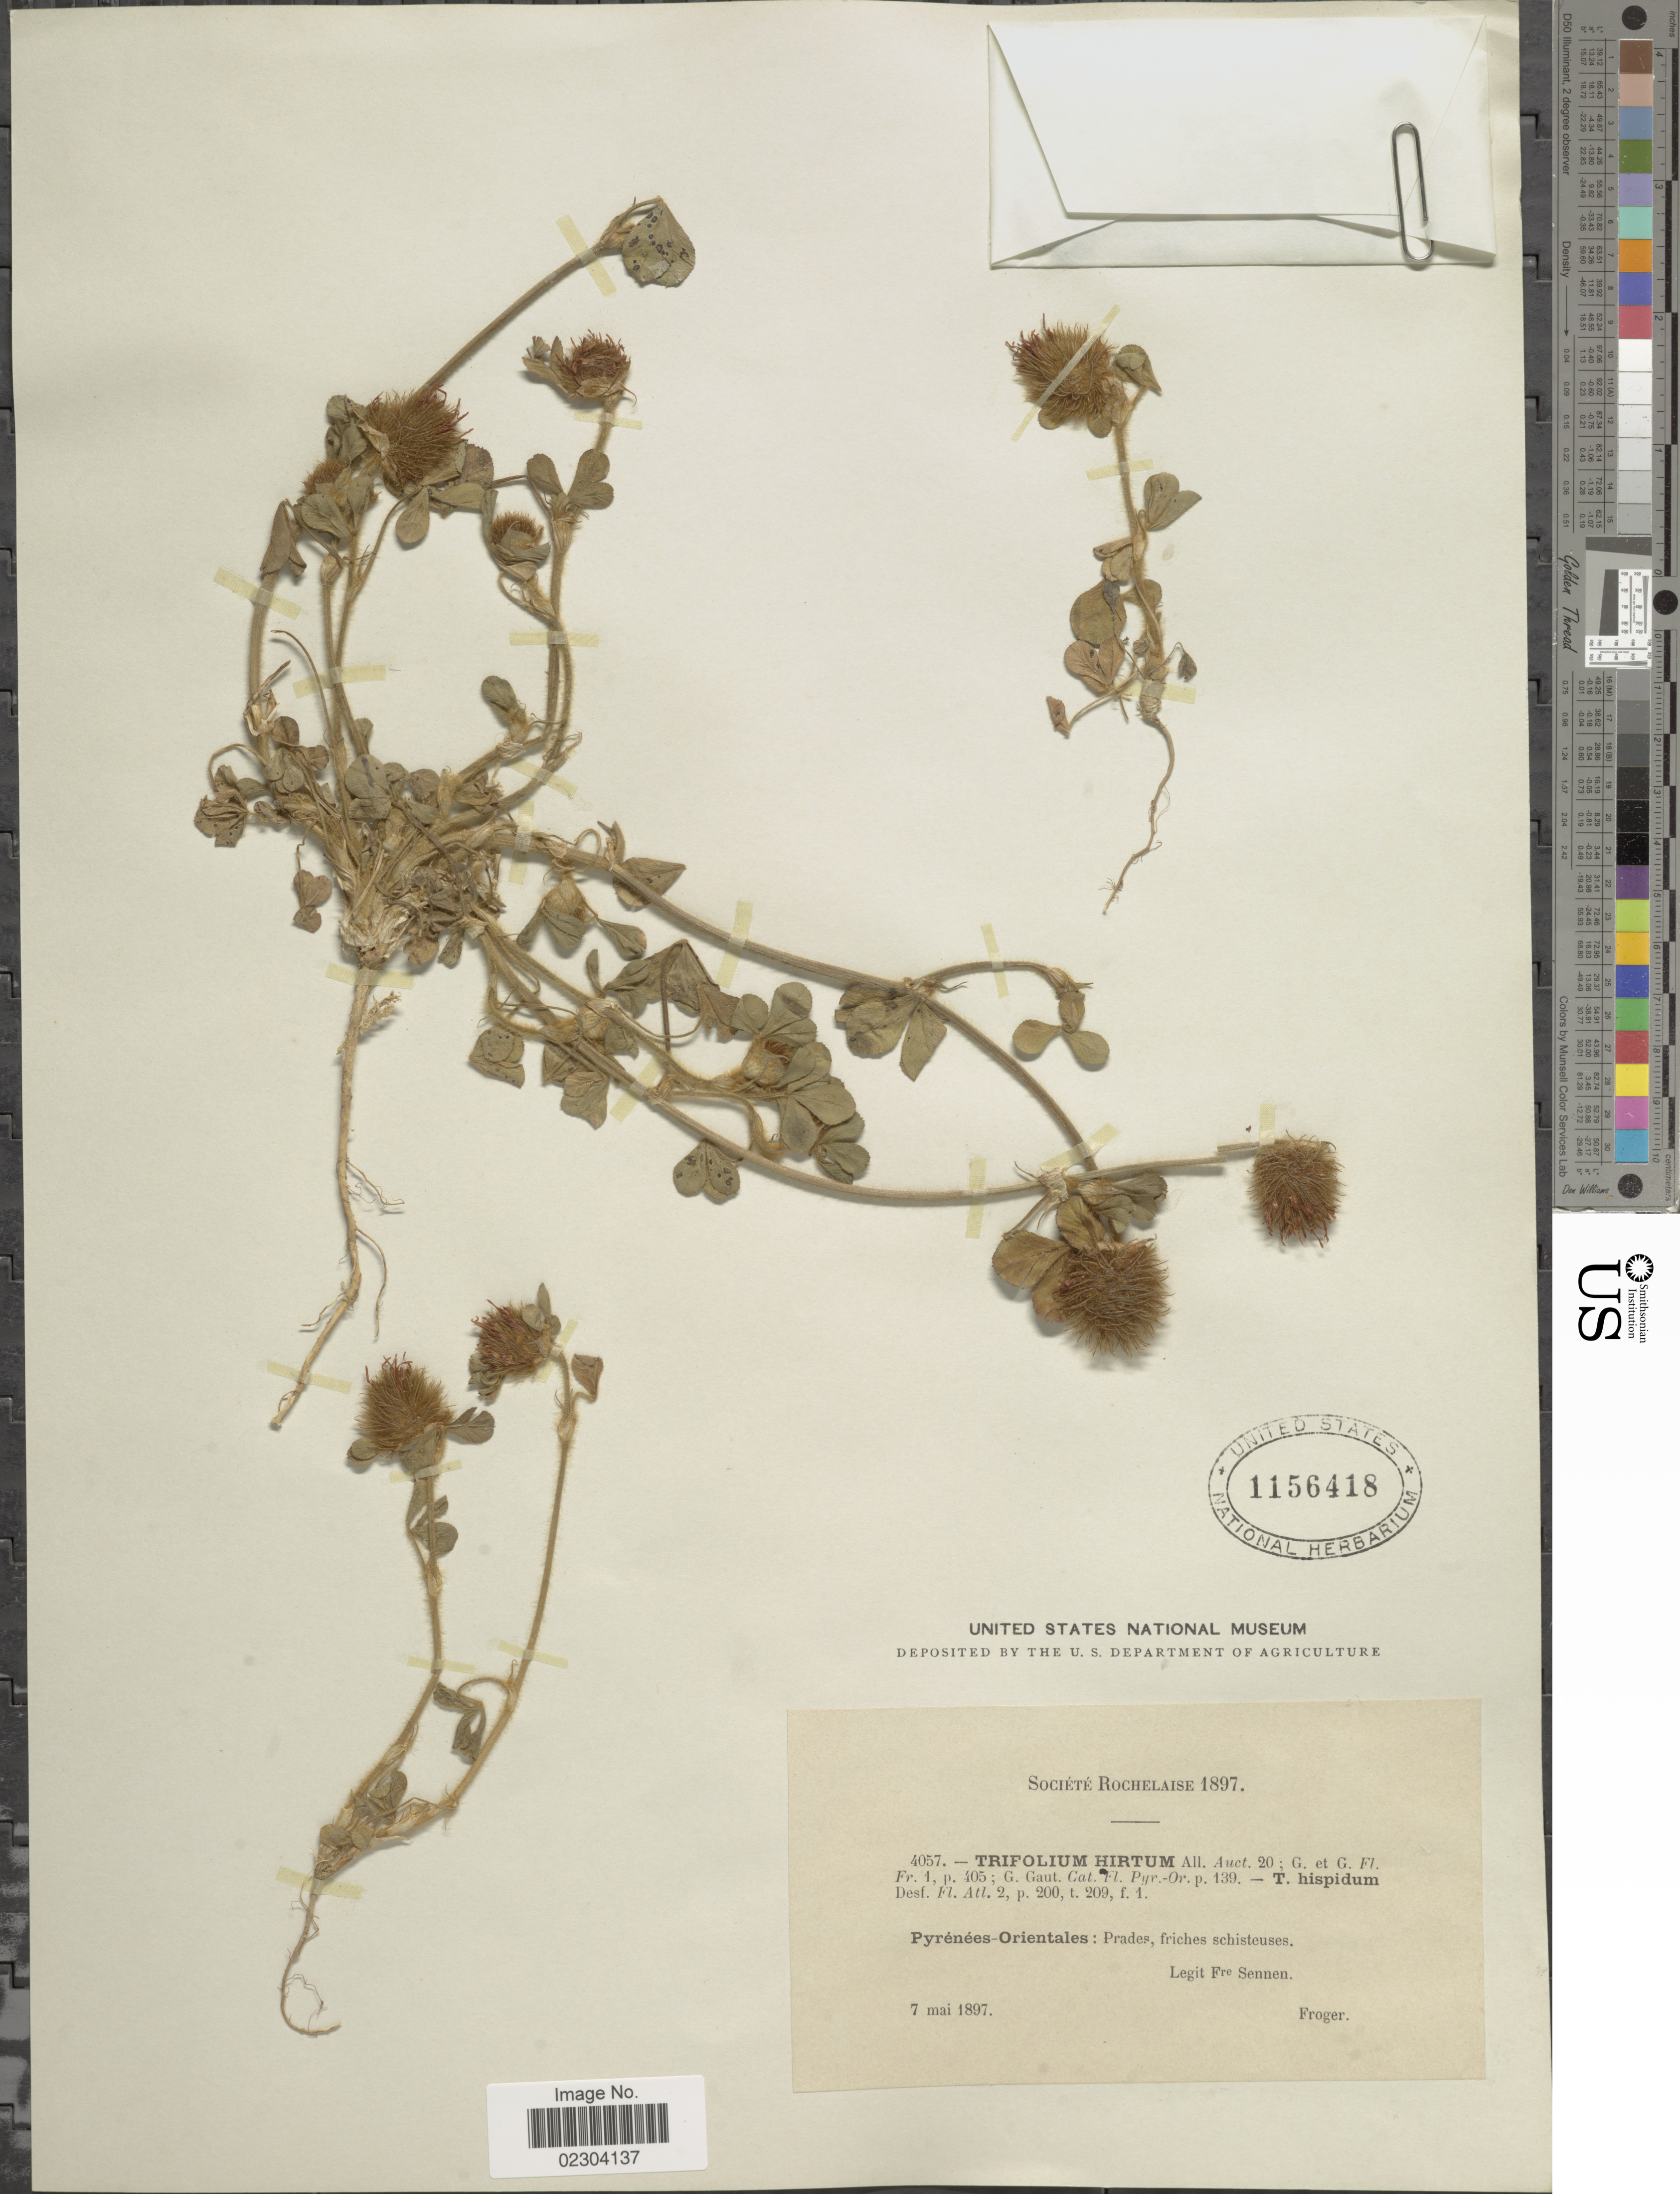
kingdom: Plantae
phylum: Tracheophyta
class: Magnoliopsida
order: Fabales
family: Fabaceae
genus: Trifolium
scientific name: Trifolium hirtum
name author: All.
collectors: E. Sennen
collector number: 4057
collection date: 1897-05-07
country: France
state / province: Occitanie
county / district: Pyrénées-Orientales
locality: Pyrenees- Orientales: Prades, friches schisteuses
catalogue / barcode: US 1156418